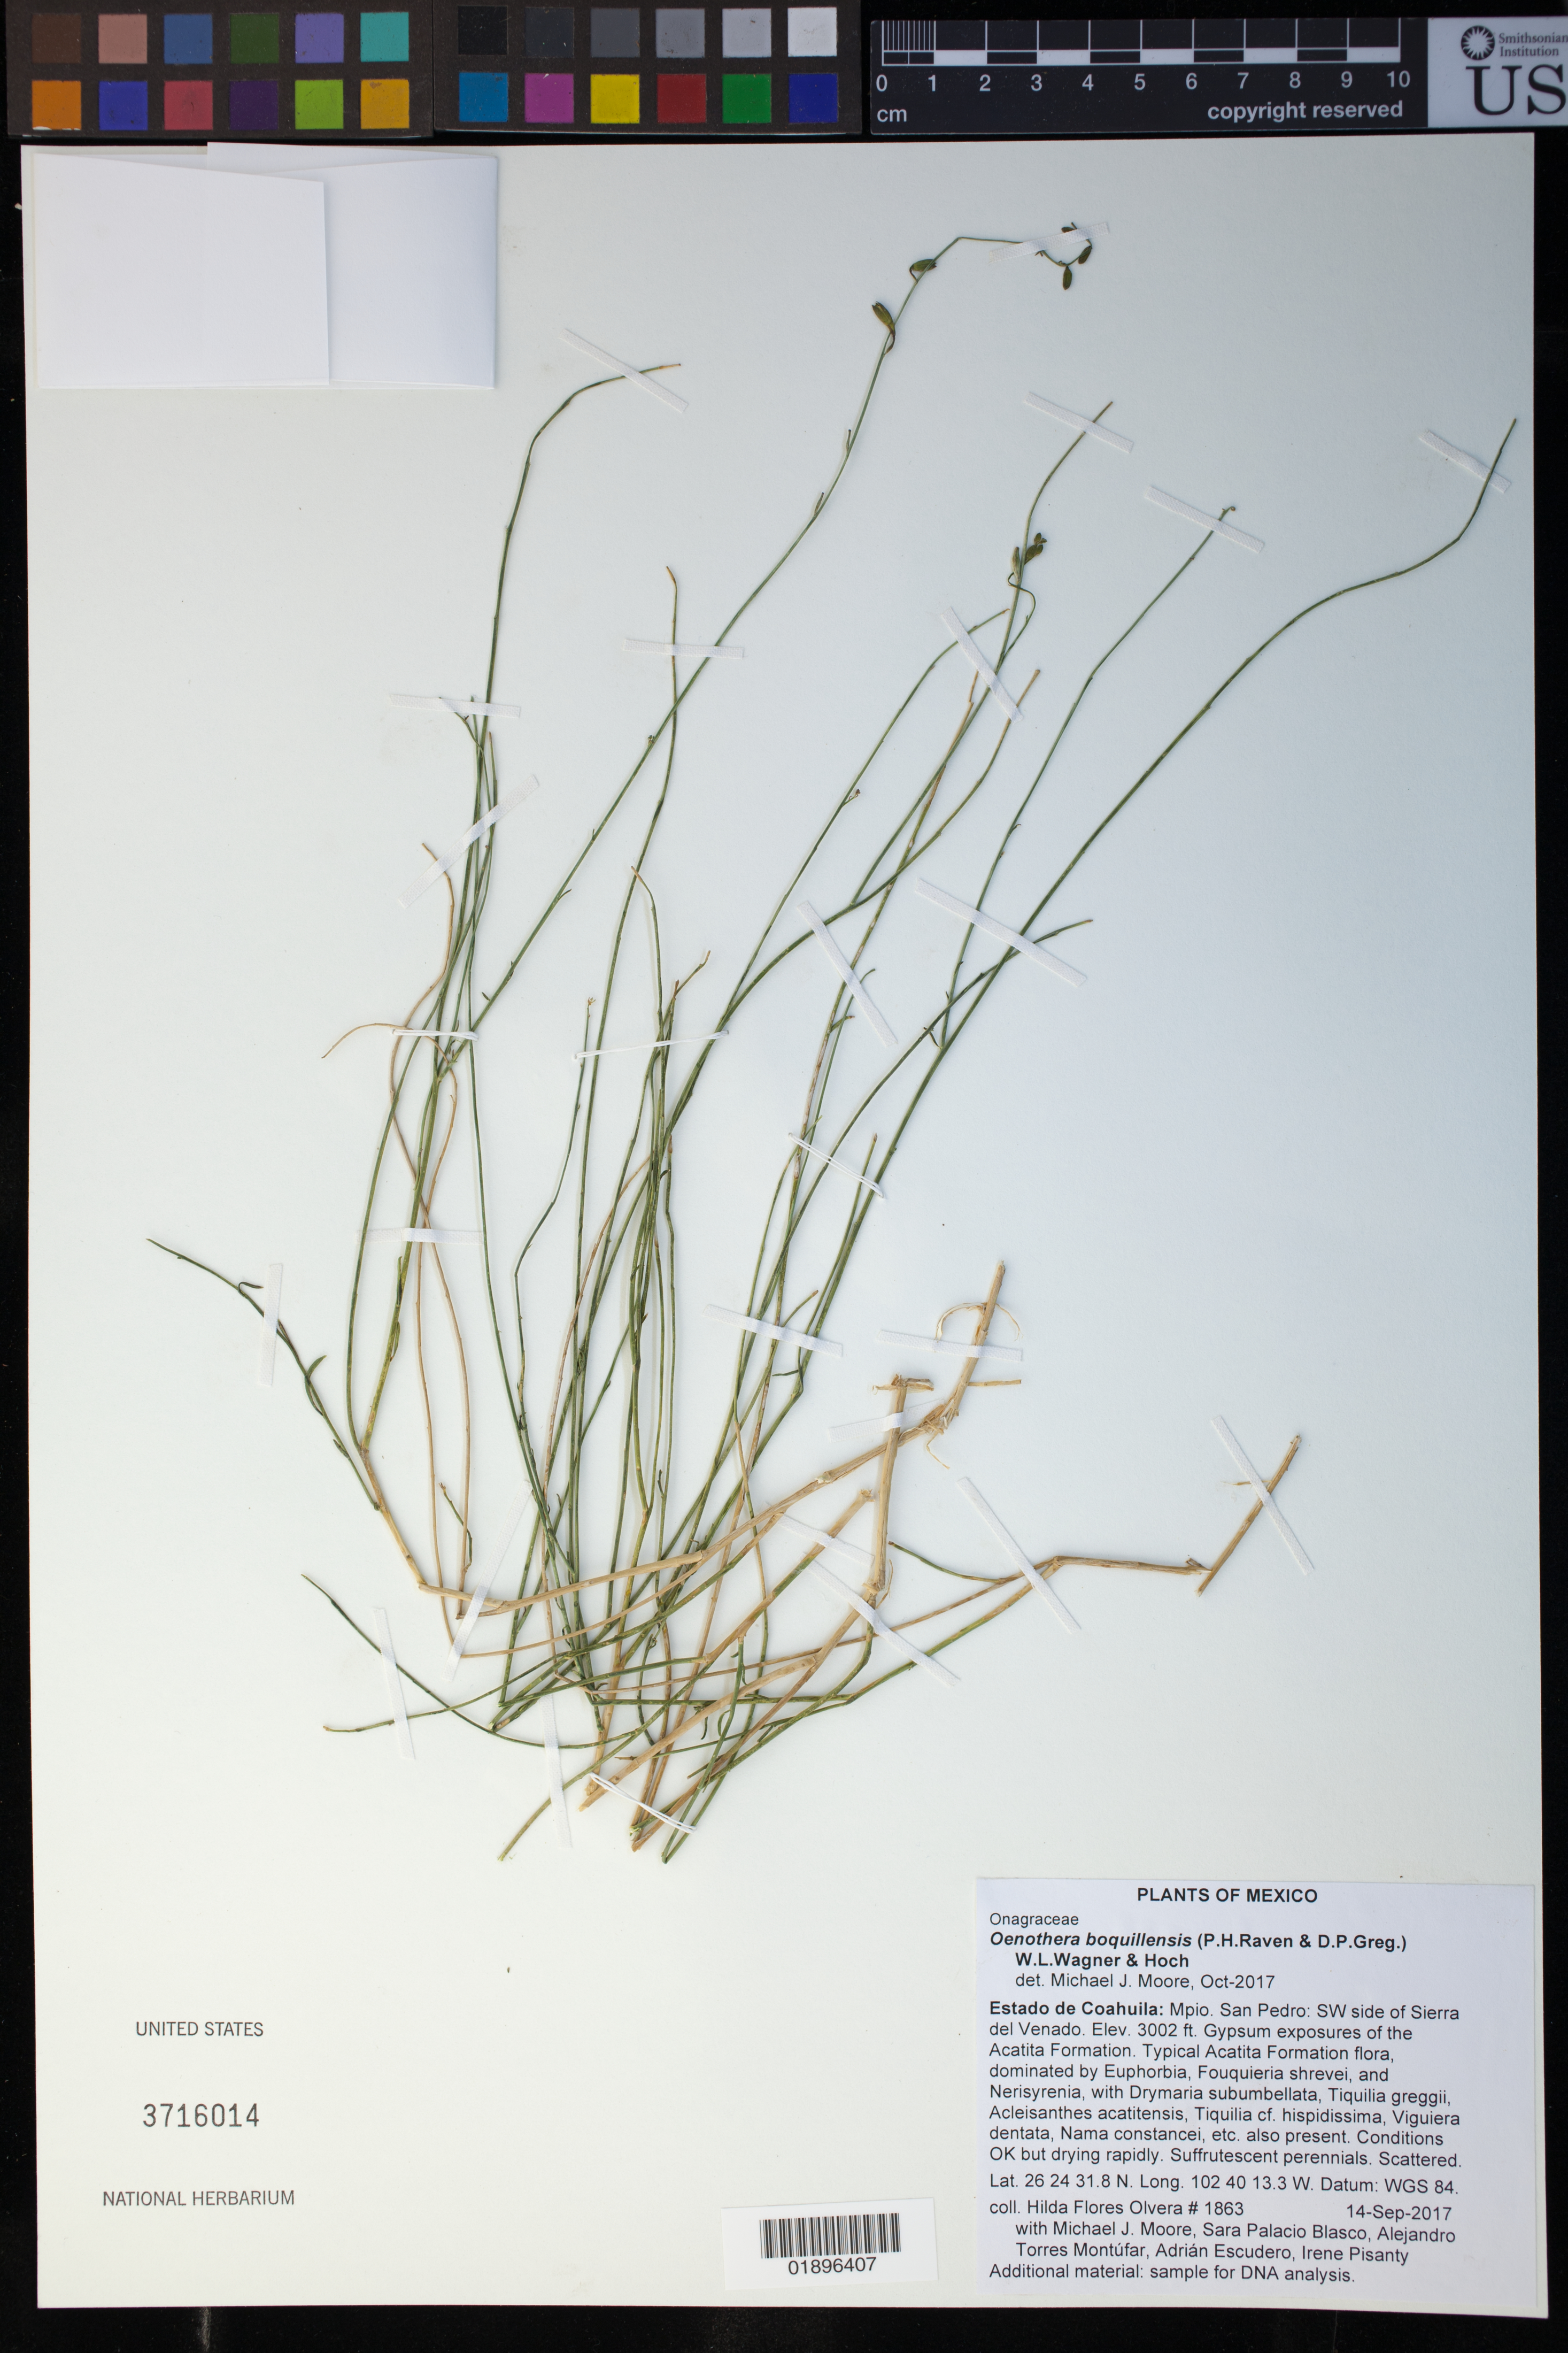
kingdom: Plantae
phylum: Tracheophyta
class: Magnoliopsida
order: Myrtales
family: Onagraceae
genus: Oenothera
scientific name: Oenothera boquillensis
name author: (P.H. Raven & D.P. Greg.) W.L. Wagner & Hoch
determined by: Moore, M. J., Associate Professor (OC), Oberlin College (UNITED STATES)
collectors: H. Flores Olvera, M. J. Moore, S. Palacio Blasco, A. Torres-M., A. Escudero & I. Pisanty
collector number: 1863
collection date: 2017-09-14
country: Mexico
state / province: Coahuila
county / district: San Pedro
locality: SW side of Sierra del Venado.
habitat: Gypsum exposures of the Acatita Formation. Typical Acatita Formation flora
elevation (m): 915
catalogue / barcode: US 3716014